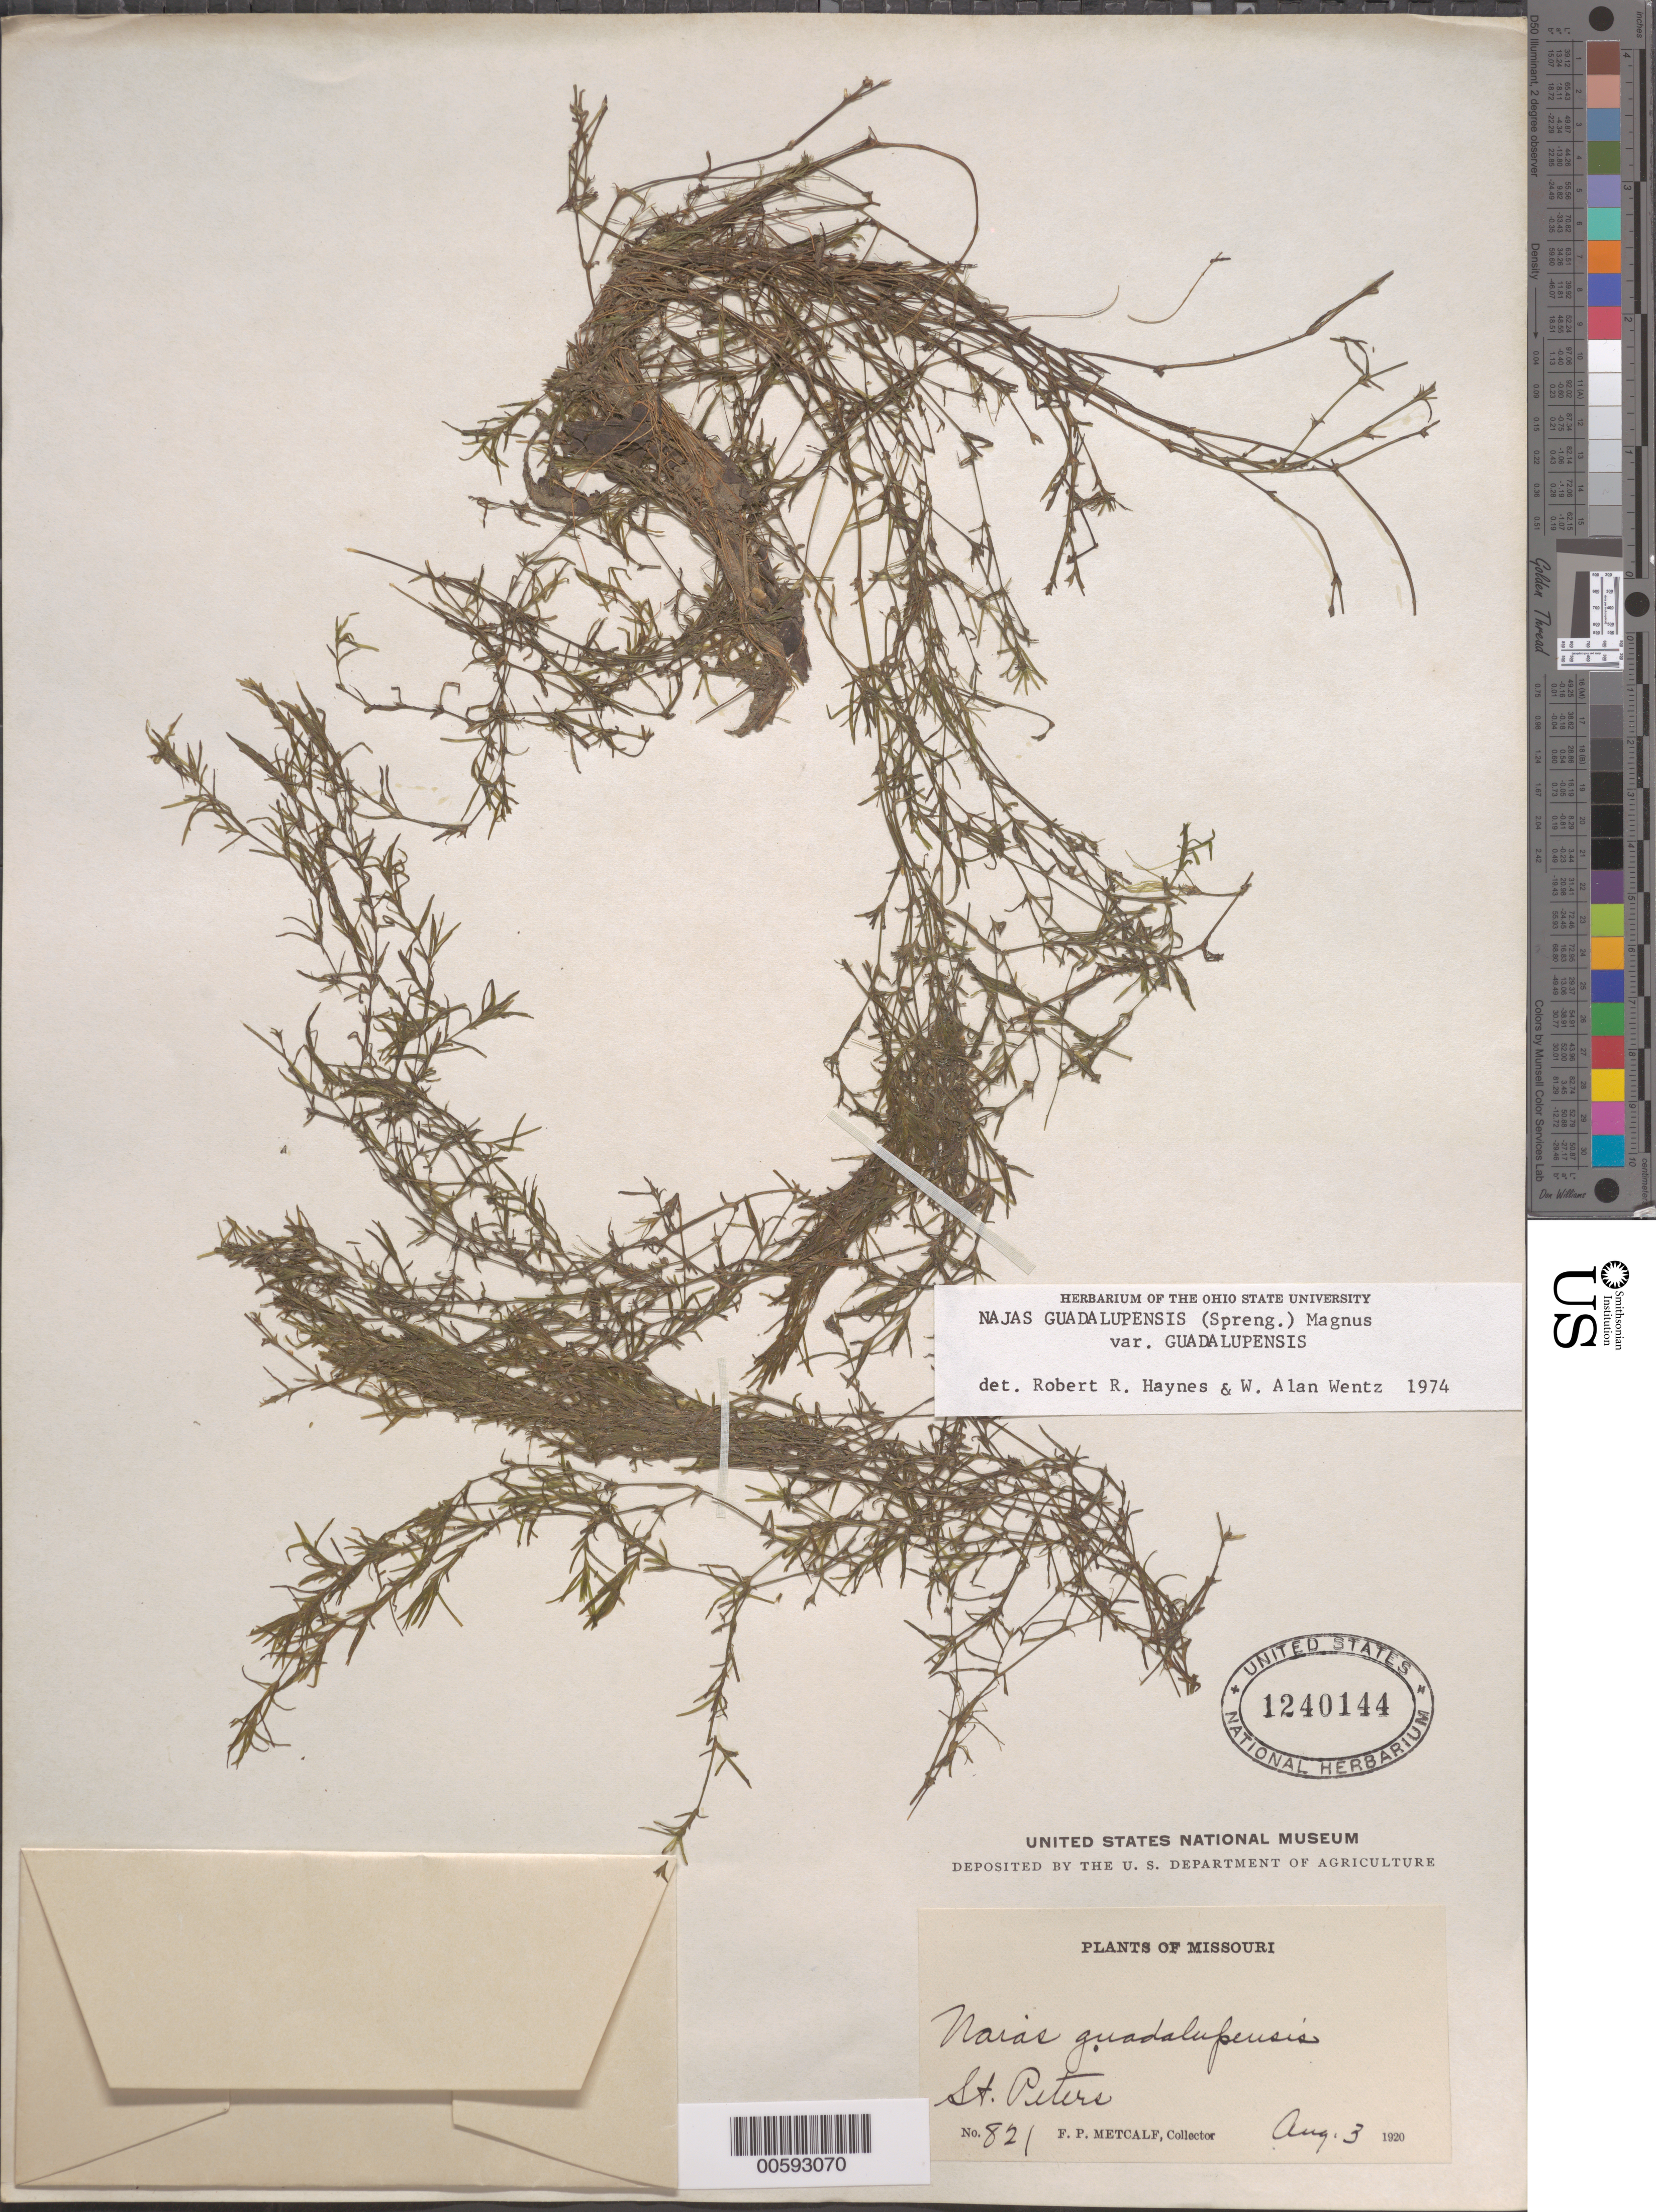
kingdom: Plantae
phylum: Tracheophyta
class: Liliopsida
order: Alismatales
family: Hydrocharitaceae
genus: Najas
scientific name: Najas guadalupensis var. guadalupensis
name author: (Spreng.) Magnus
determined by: Haynes, R. R.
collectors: F. P. Metcalf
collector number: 821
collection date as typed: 03 Aug 1920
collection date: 1920-08-03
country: United States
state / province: Missouri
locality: St. Peters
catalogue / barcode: US 1240144